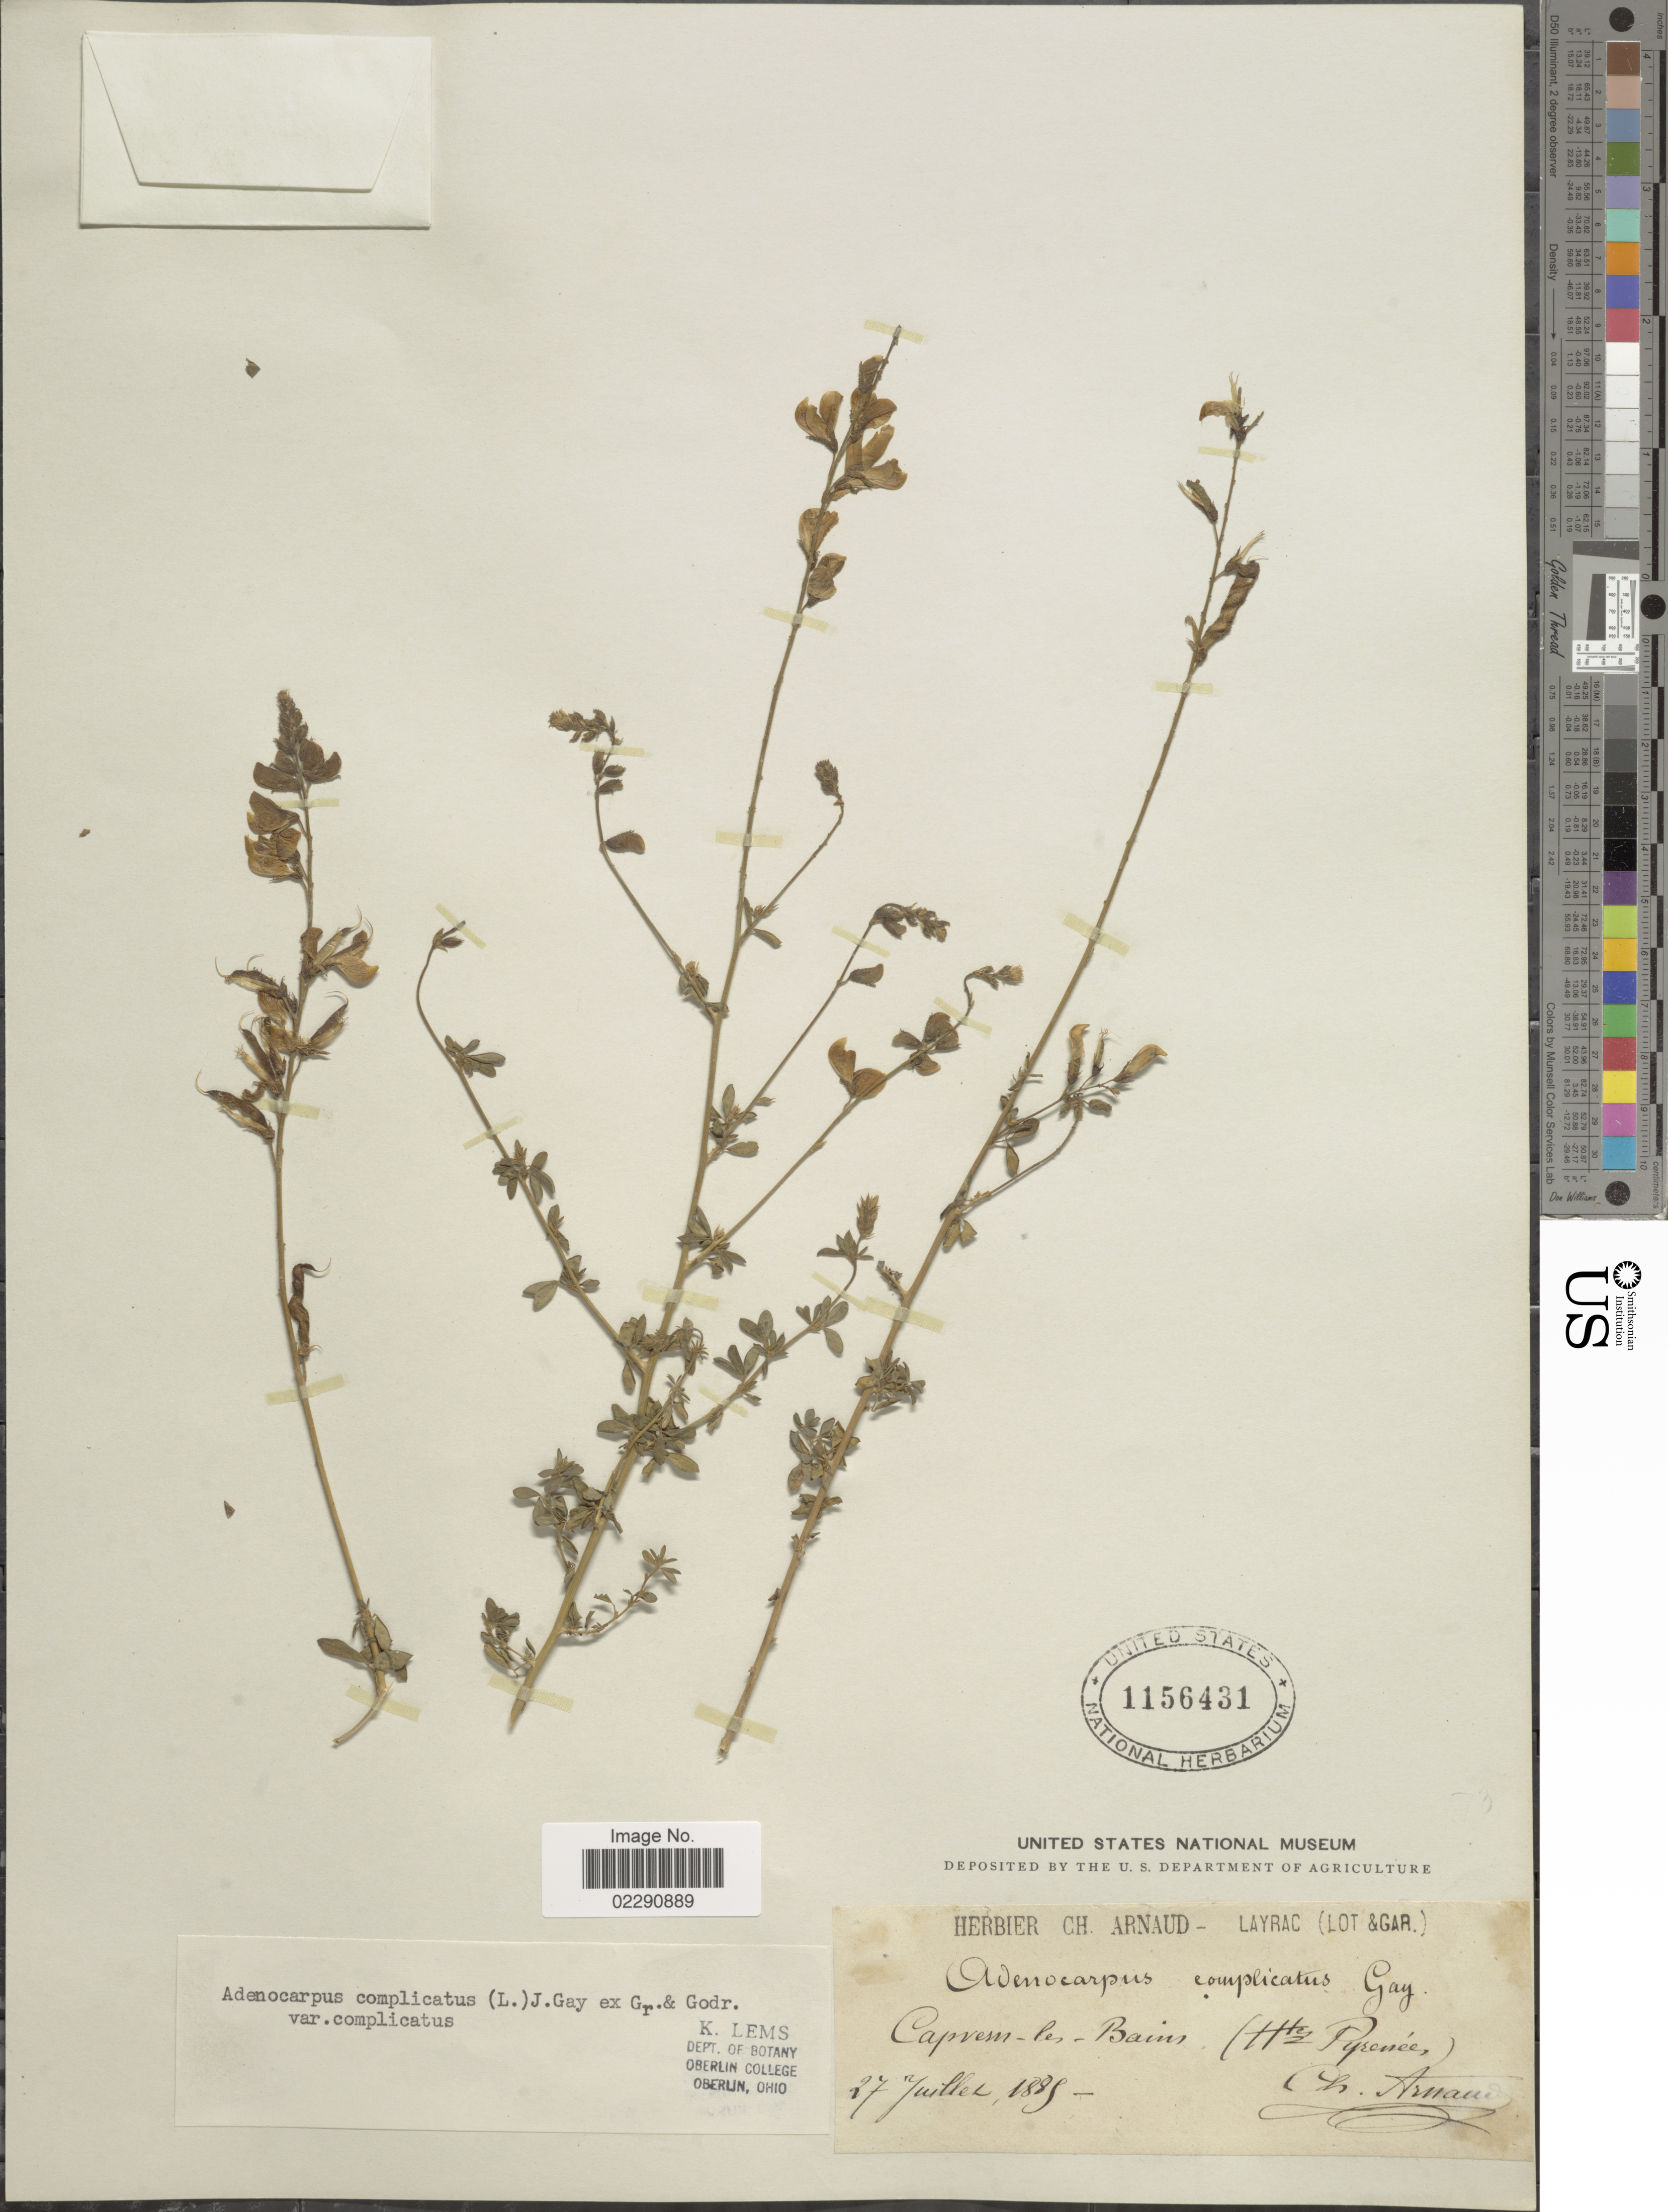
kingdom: Plantae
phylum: Tracheophyta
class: Magnoliopsida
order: Fabales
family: Fabaceae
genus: Adenocarpus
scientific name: Adenocarpus complicatus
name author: J. Gay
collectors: C. Arnaud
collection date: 1889-07-27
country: France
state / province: Occitanie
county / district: Hautes-Pyrénées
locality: Capvem-les-Bains (Htes Pyrenees)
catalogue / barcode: US 1156431